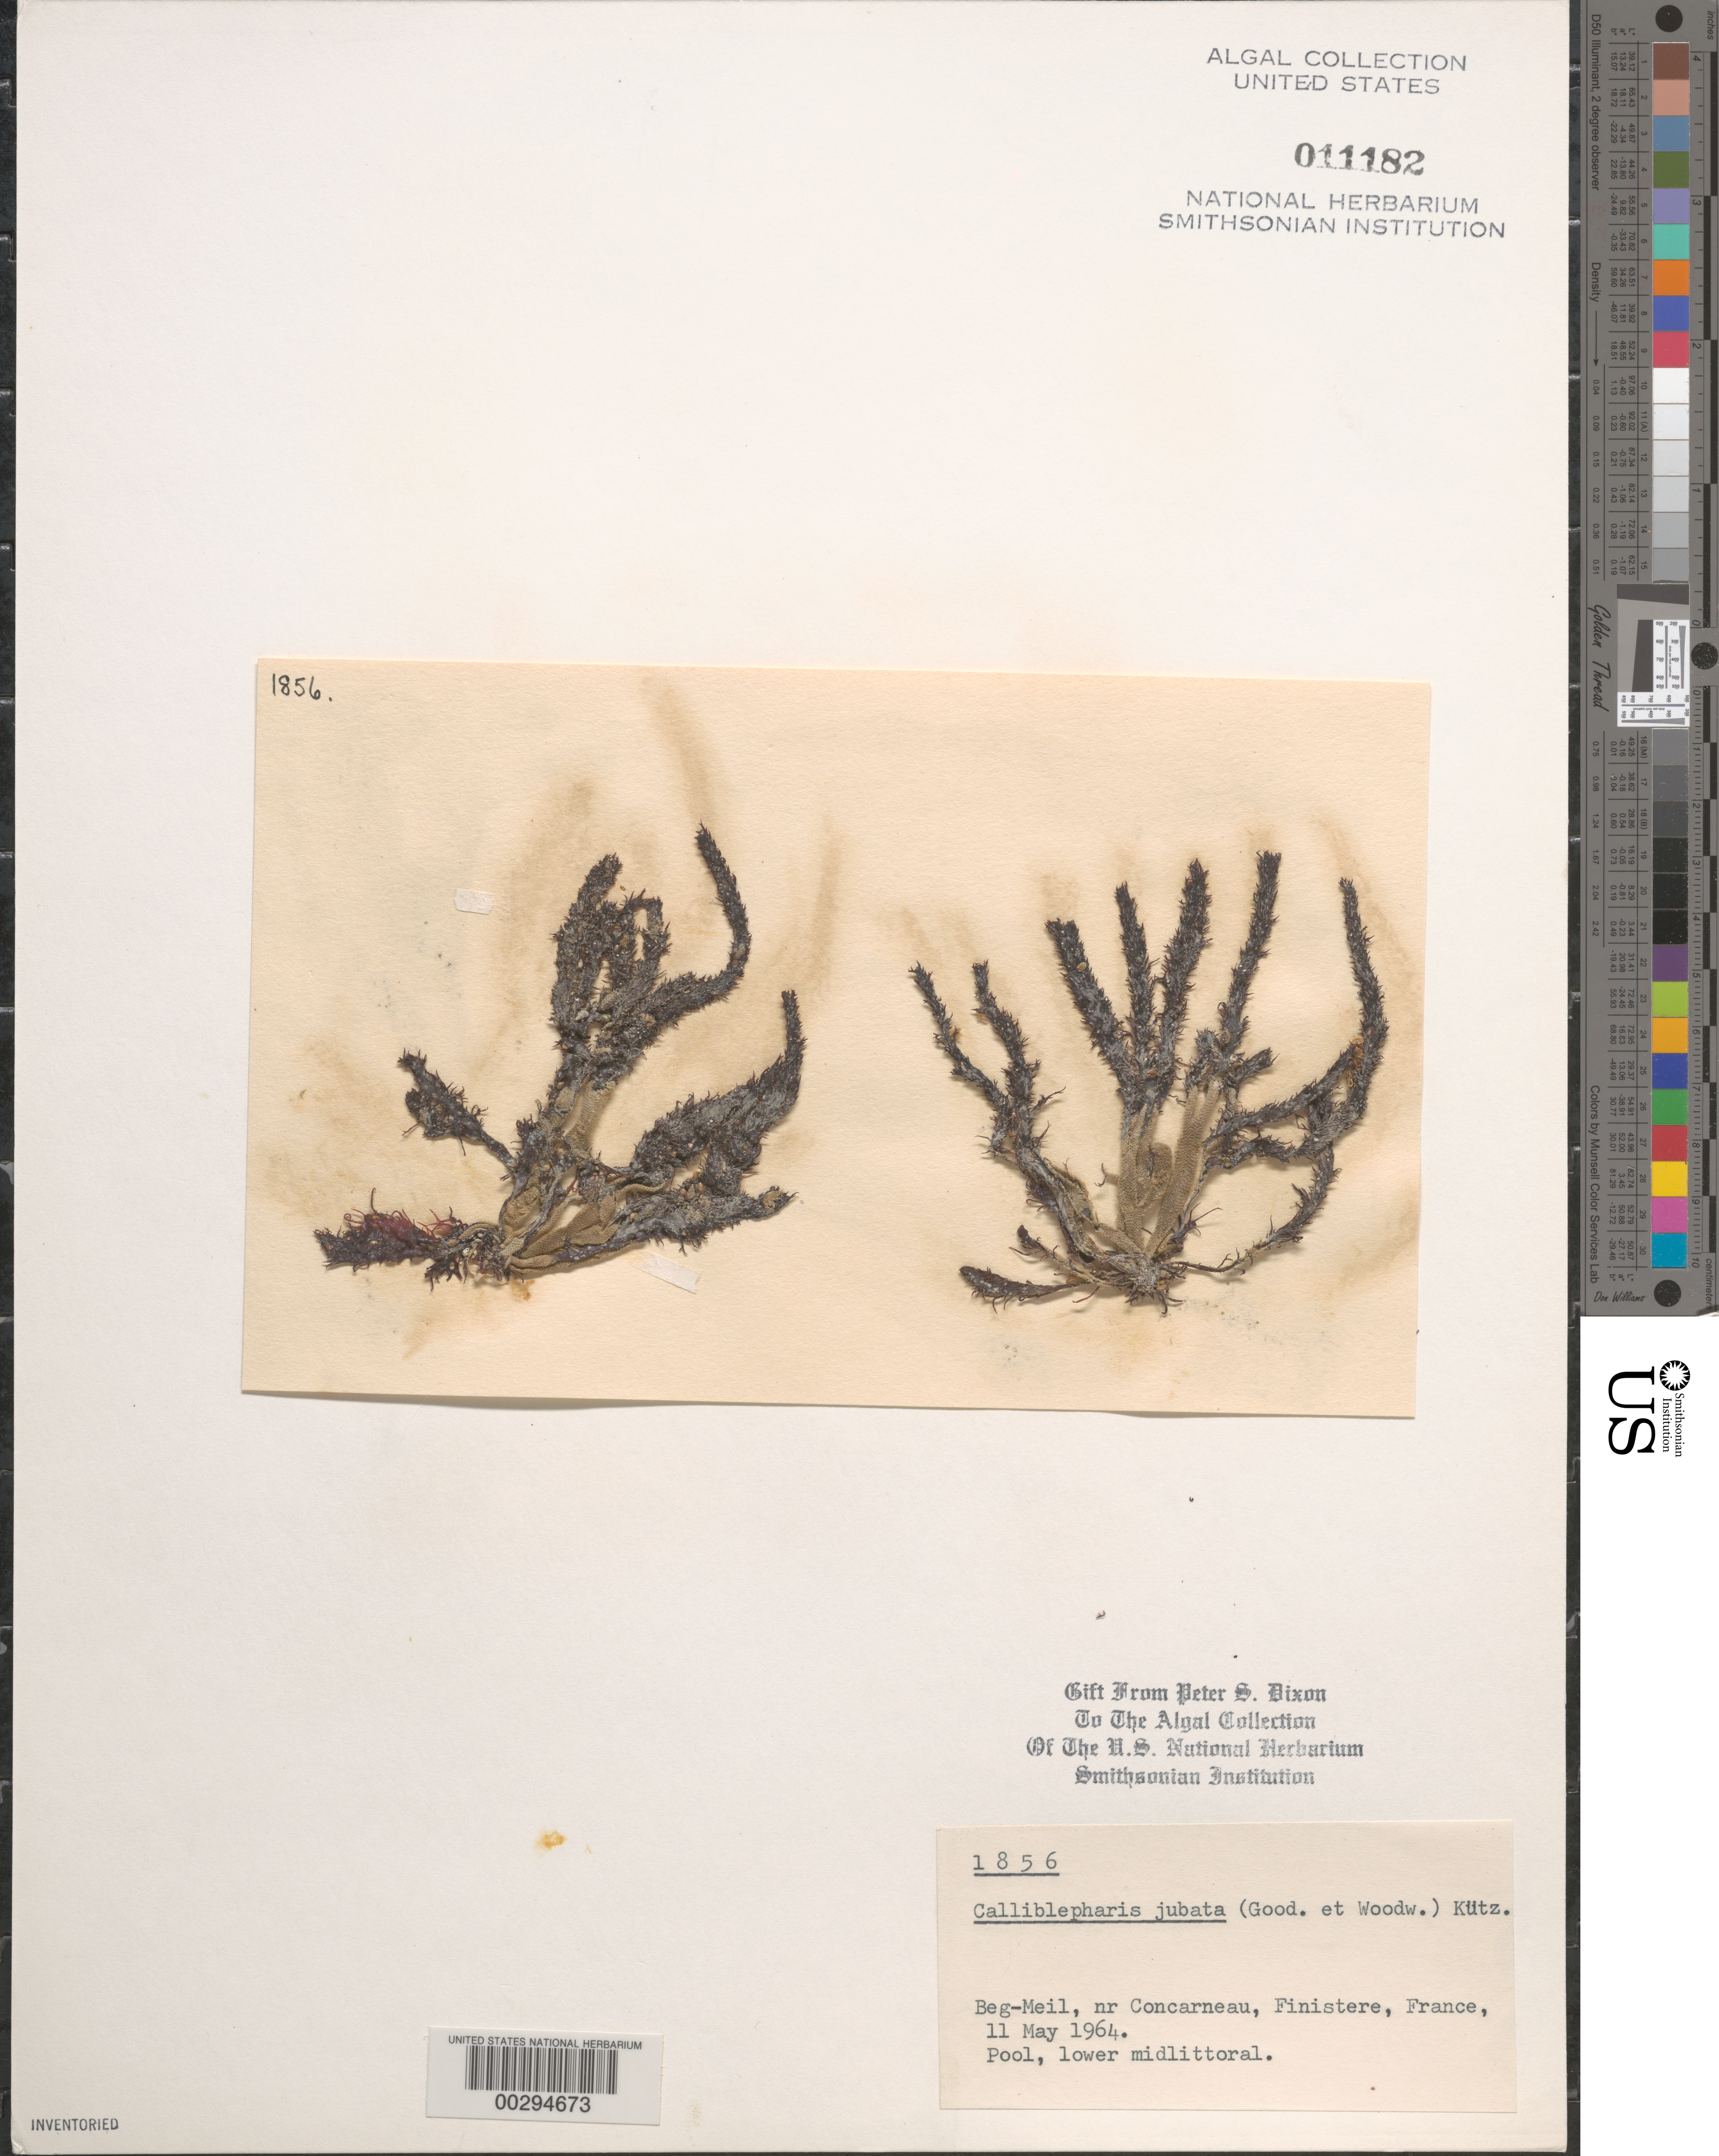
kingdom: Plantae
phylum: Rhodophyta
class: Florideophyceae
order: Gigartinales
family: Cystocloniaceae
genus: Calliblepharis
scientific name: Calliblepharis jubata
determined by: Dixon, P. S.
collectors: P. S. Dixon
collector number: PSD 1856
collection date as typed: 11 May 1964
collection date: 1964-05-11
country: France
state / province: Bretagne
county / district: Finistère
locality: Beg-meil, near concarneau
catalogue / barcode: US 11182